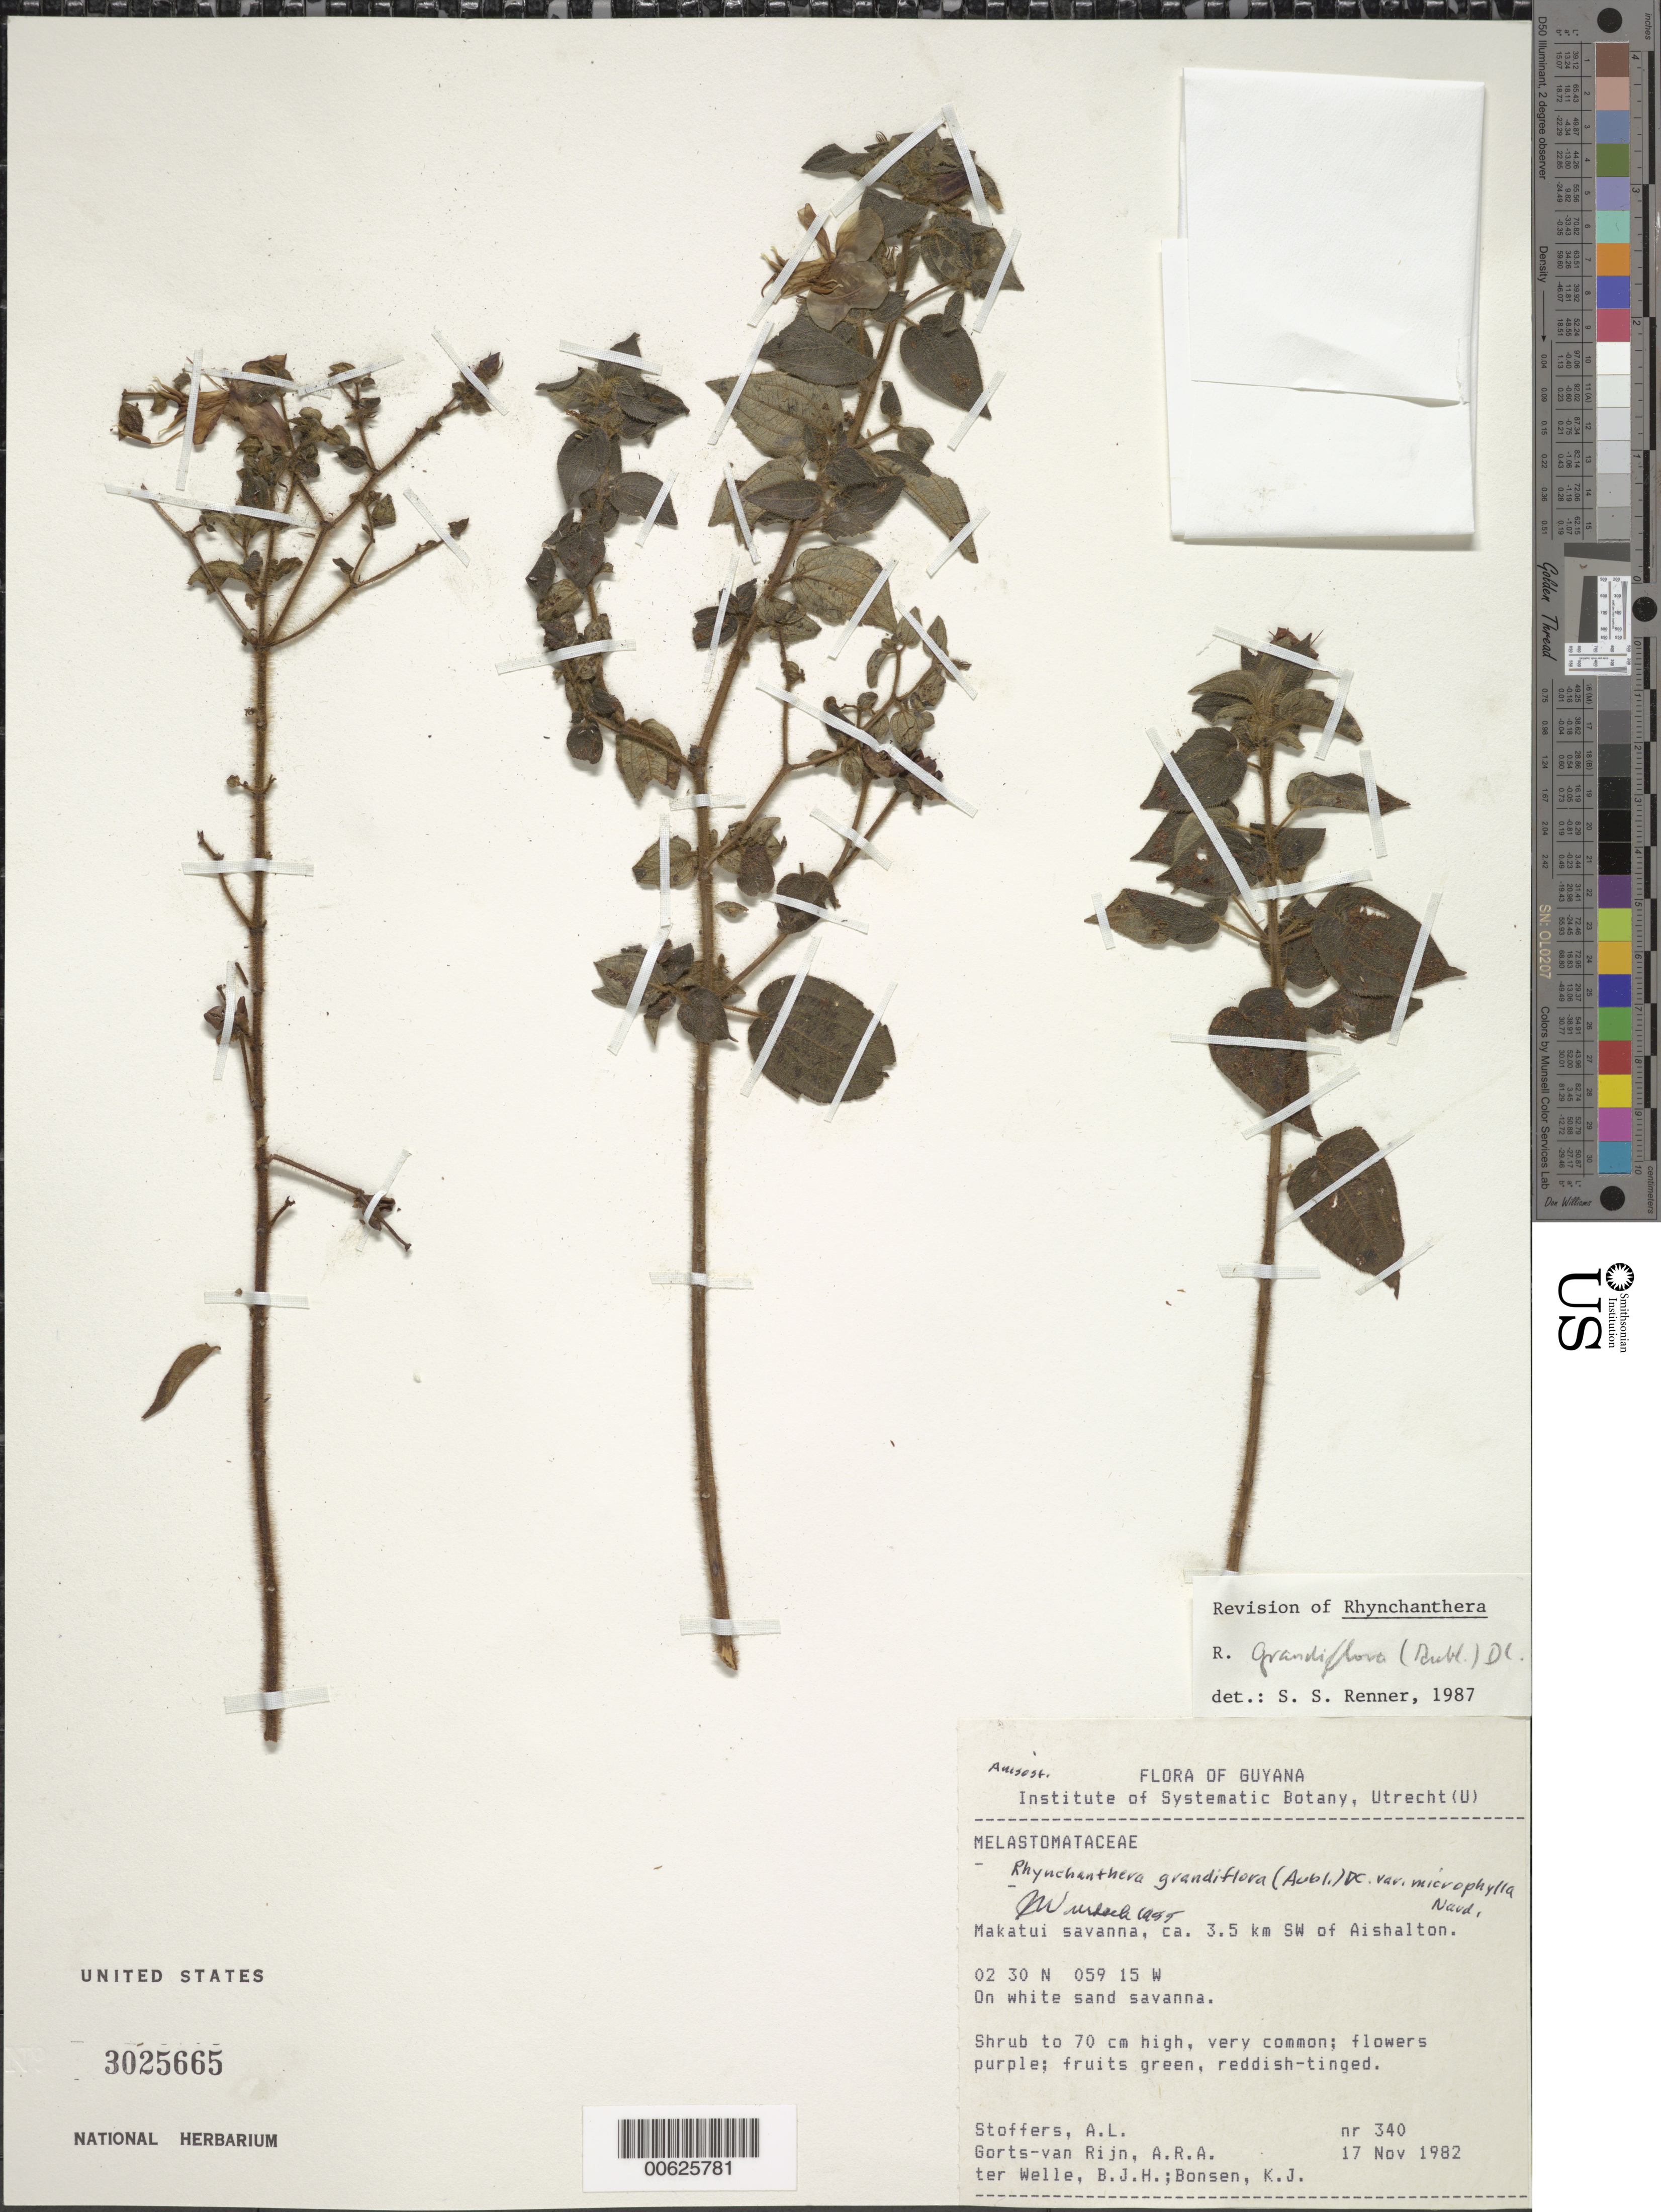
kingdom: Plantae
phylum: Tracheophyta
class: Magnoliopsida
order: Myrtales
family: Melastomataceae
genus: Rhynchanthera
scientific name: Rhynchanthera grandiflora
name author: (Aubl.) DC.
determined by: Renner, S. S.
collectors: A. Stoffers, A. .R. A. Görts-van Rijn, B. Welle & K. Bonsen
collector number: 340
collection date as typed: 17-Nov-82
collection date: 1982-11-17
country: Guyana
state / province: U. Takutu-U. Essequibo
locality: Makatui savanna, ca. 3.5 km SW of Aishalton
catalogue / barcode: US 3025665